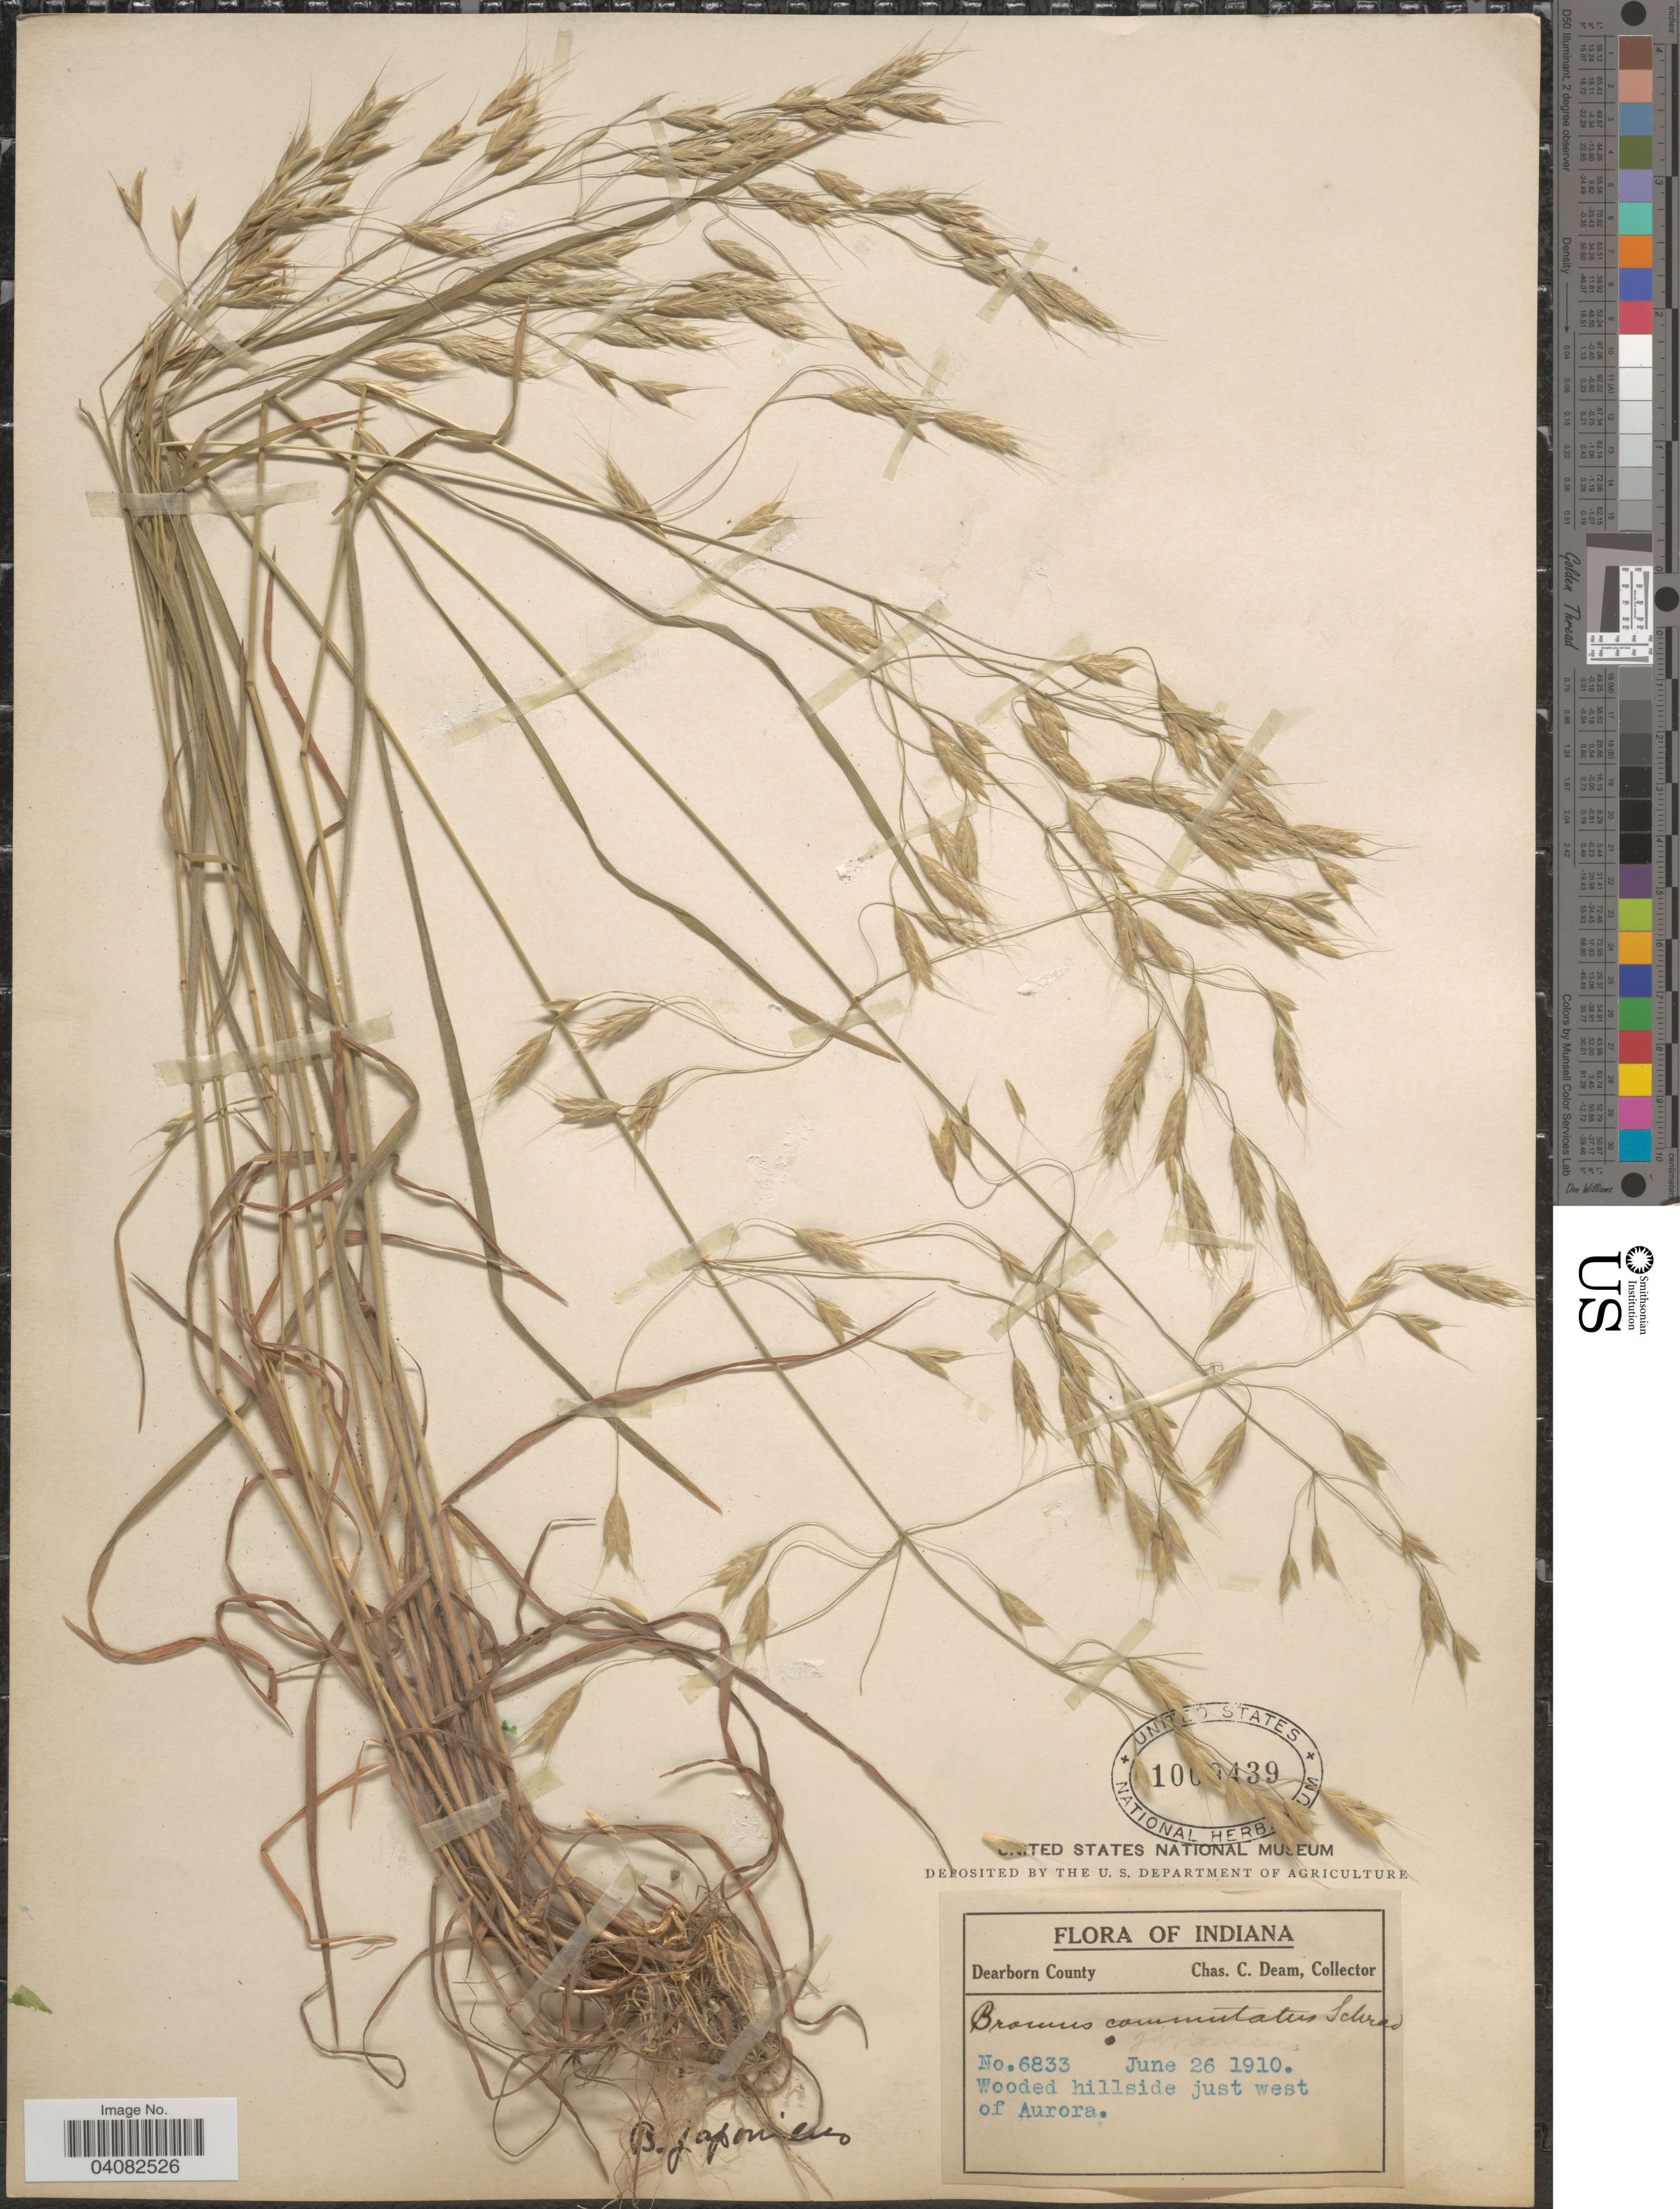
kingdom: Plantae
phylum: Tracheophyta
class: Liliopsida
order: Poales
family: Poaceae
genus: Bromus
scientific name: Bromus intermedius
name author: Gussone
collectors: C. C. Deam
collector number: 6833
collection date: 1910-06-26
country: United States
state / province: Indiana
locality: Dearborn County. Wooded hillside just west of Aurora.